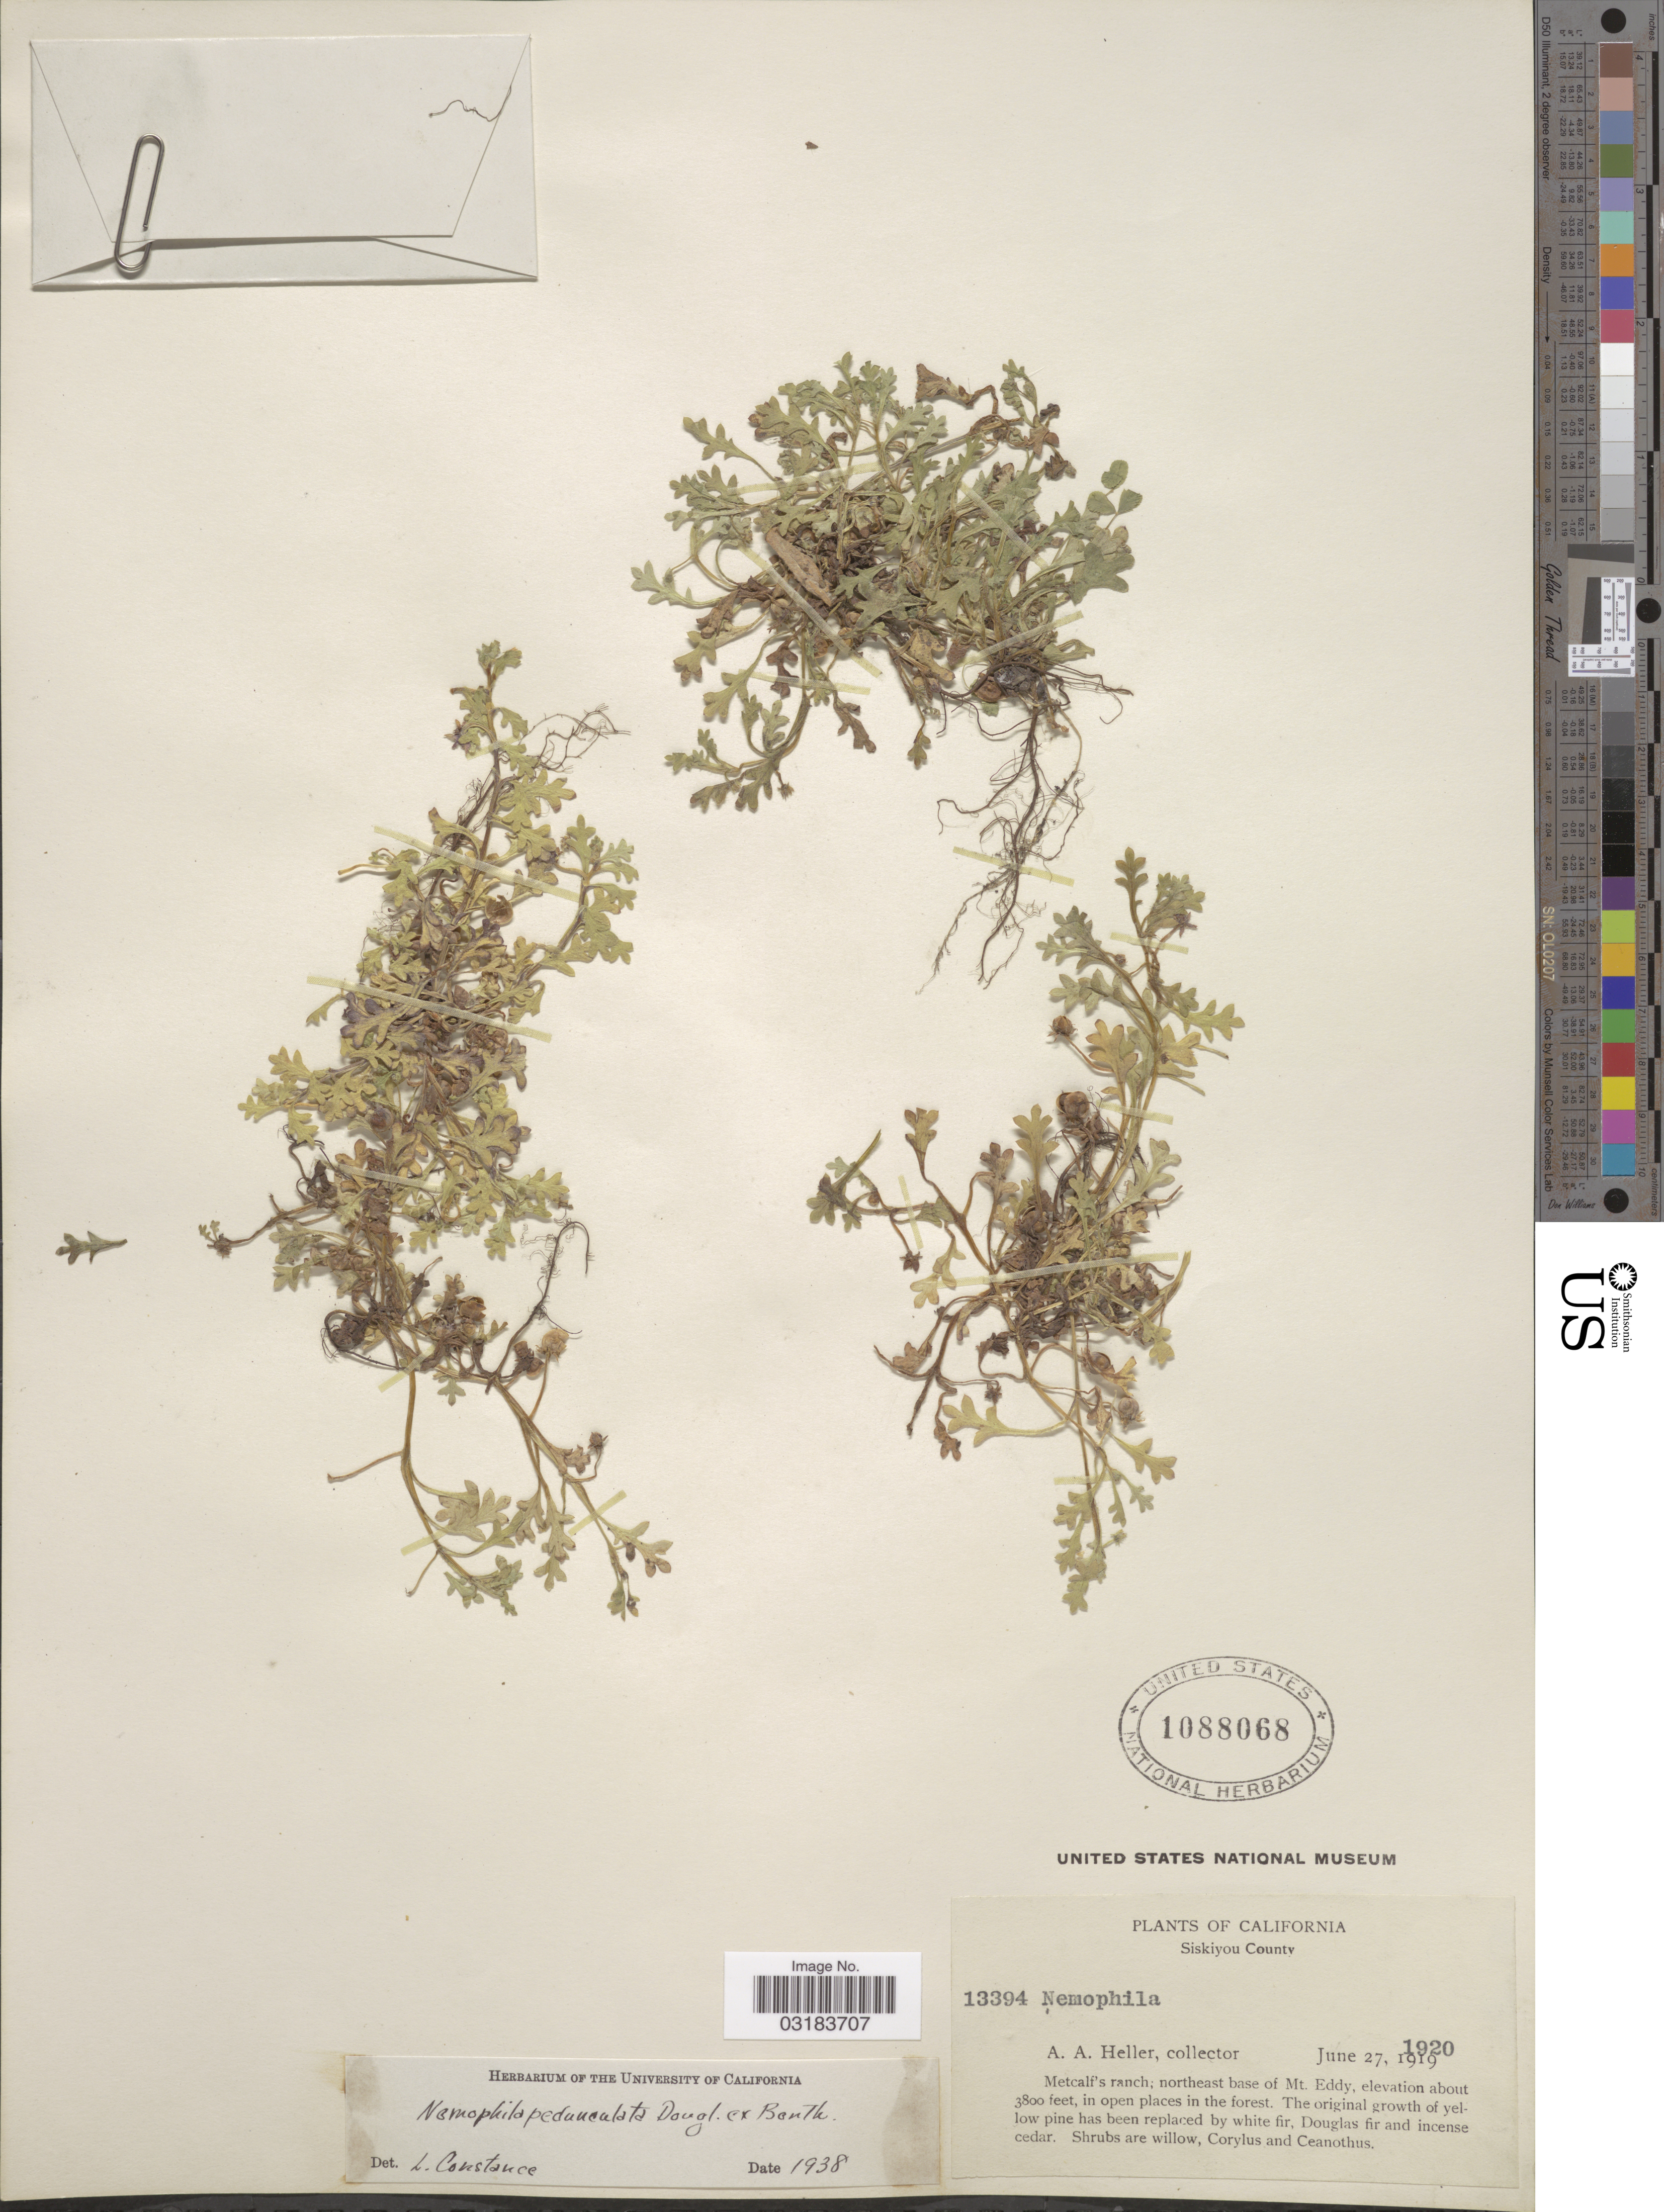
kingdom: Plantae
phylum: Tracheophyta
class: Magnoliopsida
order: Boraginales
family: Hydrophyllaceae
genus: Nemophila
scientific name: Nemophila pedunculata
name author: Douglas ex Benth.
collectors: A. A. Heller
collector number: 13394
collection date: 1920-06-27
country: United States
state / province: California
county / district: Siskiyou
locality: Siskiyou County. Metcalf's ranch; northeast base of Mt. Eddy.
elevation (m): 1158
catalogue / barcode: US 1088068